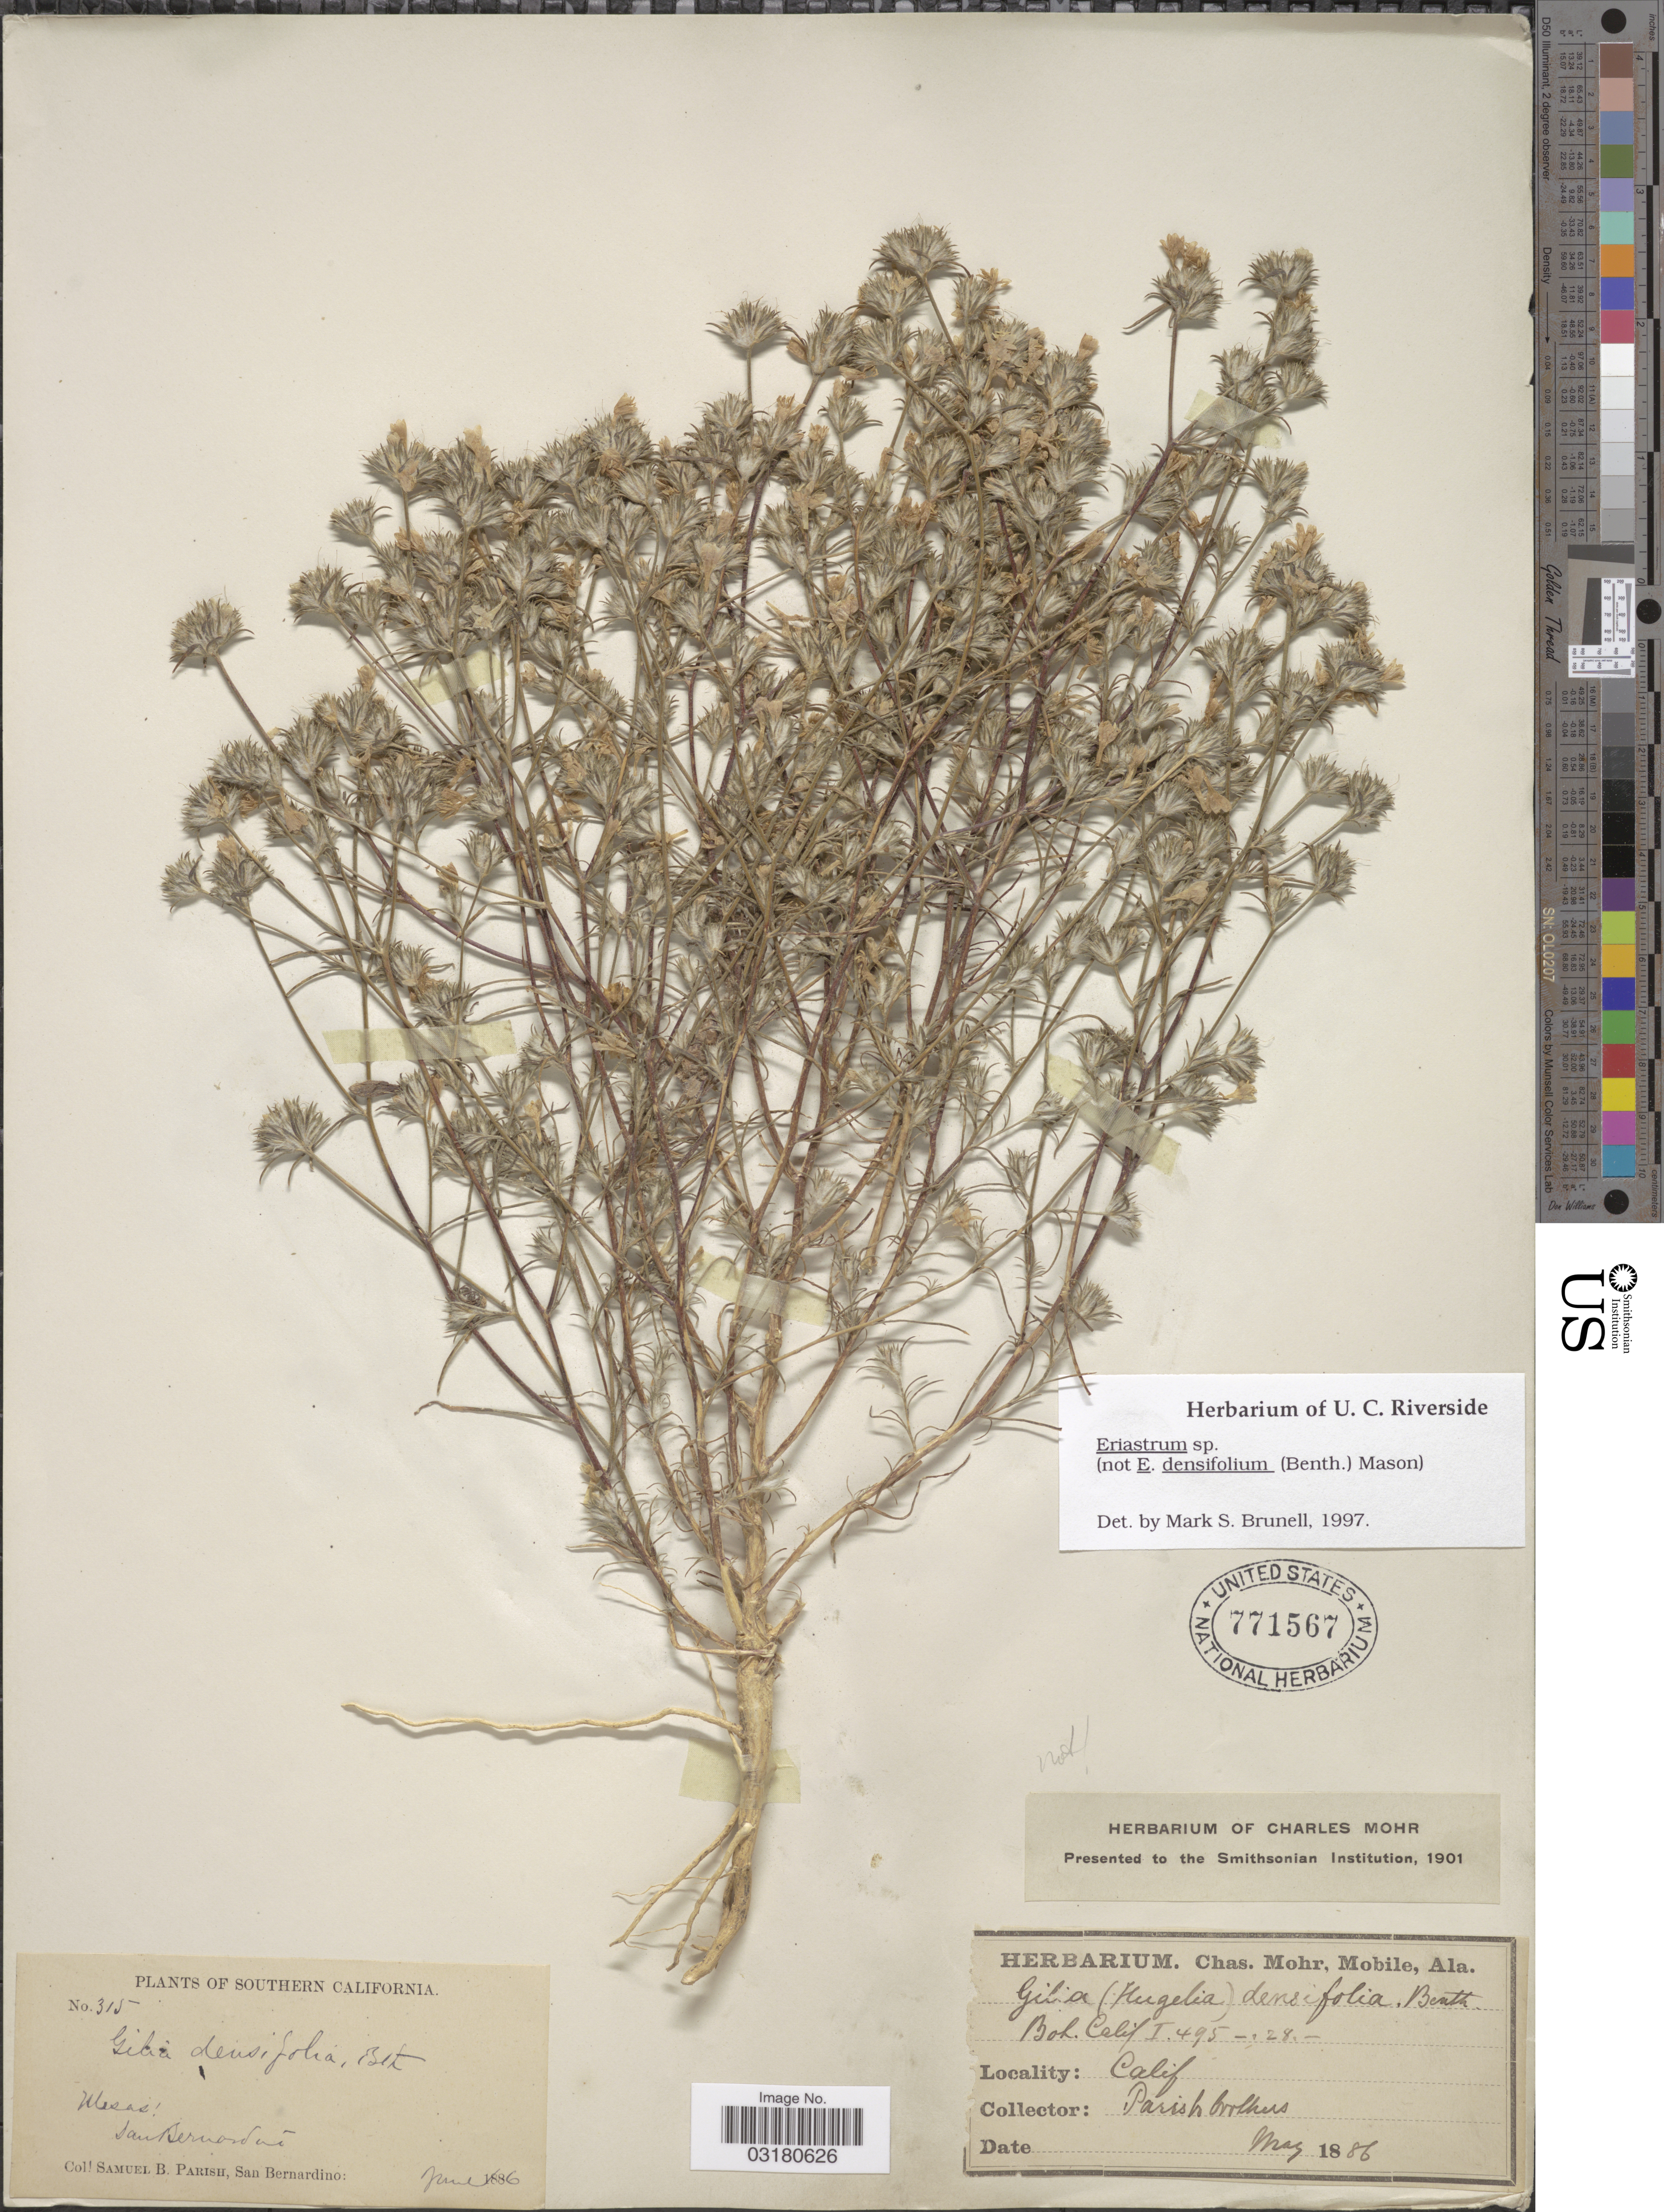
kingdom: Plantae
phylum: Tracheophyta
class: Magnoliopsida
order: Ericales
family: Polemoniaceae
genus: Eriastrum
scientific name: Eriastrum sp.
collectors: S. B. Parish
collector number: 315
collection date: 1886-05/1886-06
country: United States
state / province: California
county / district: San Bernardino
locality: Southern California. Mesas. San Bernardino.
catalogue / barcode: US 771567